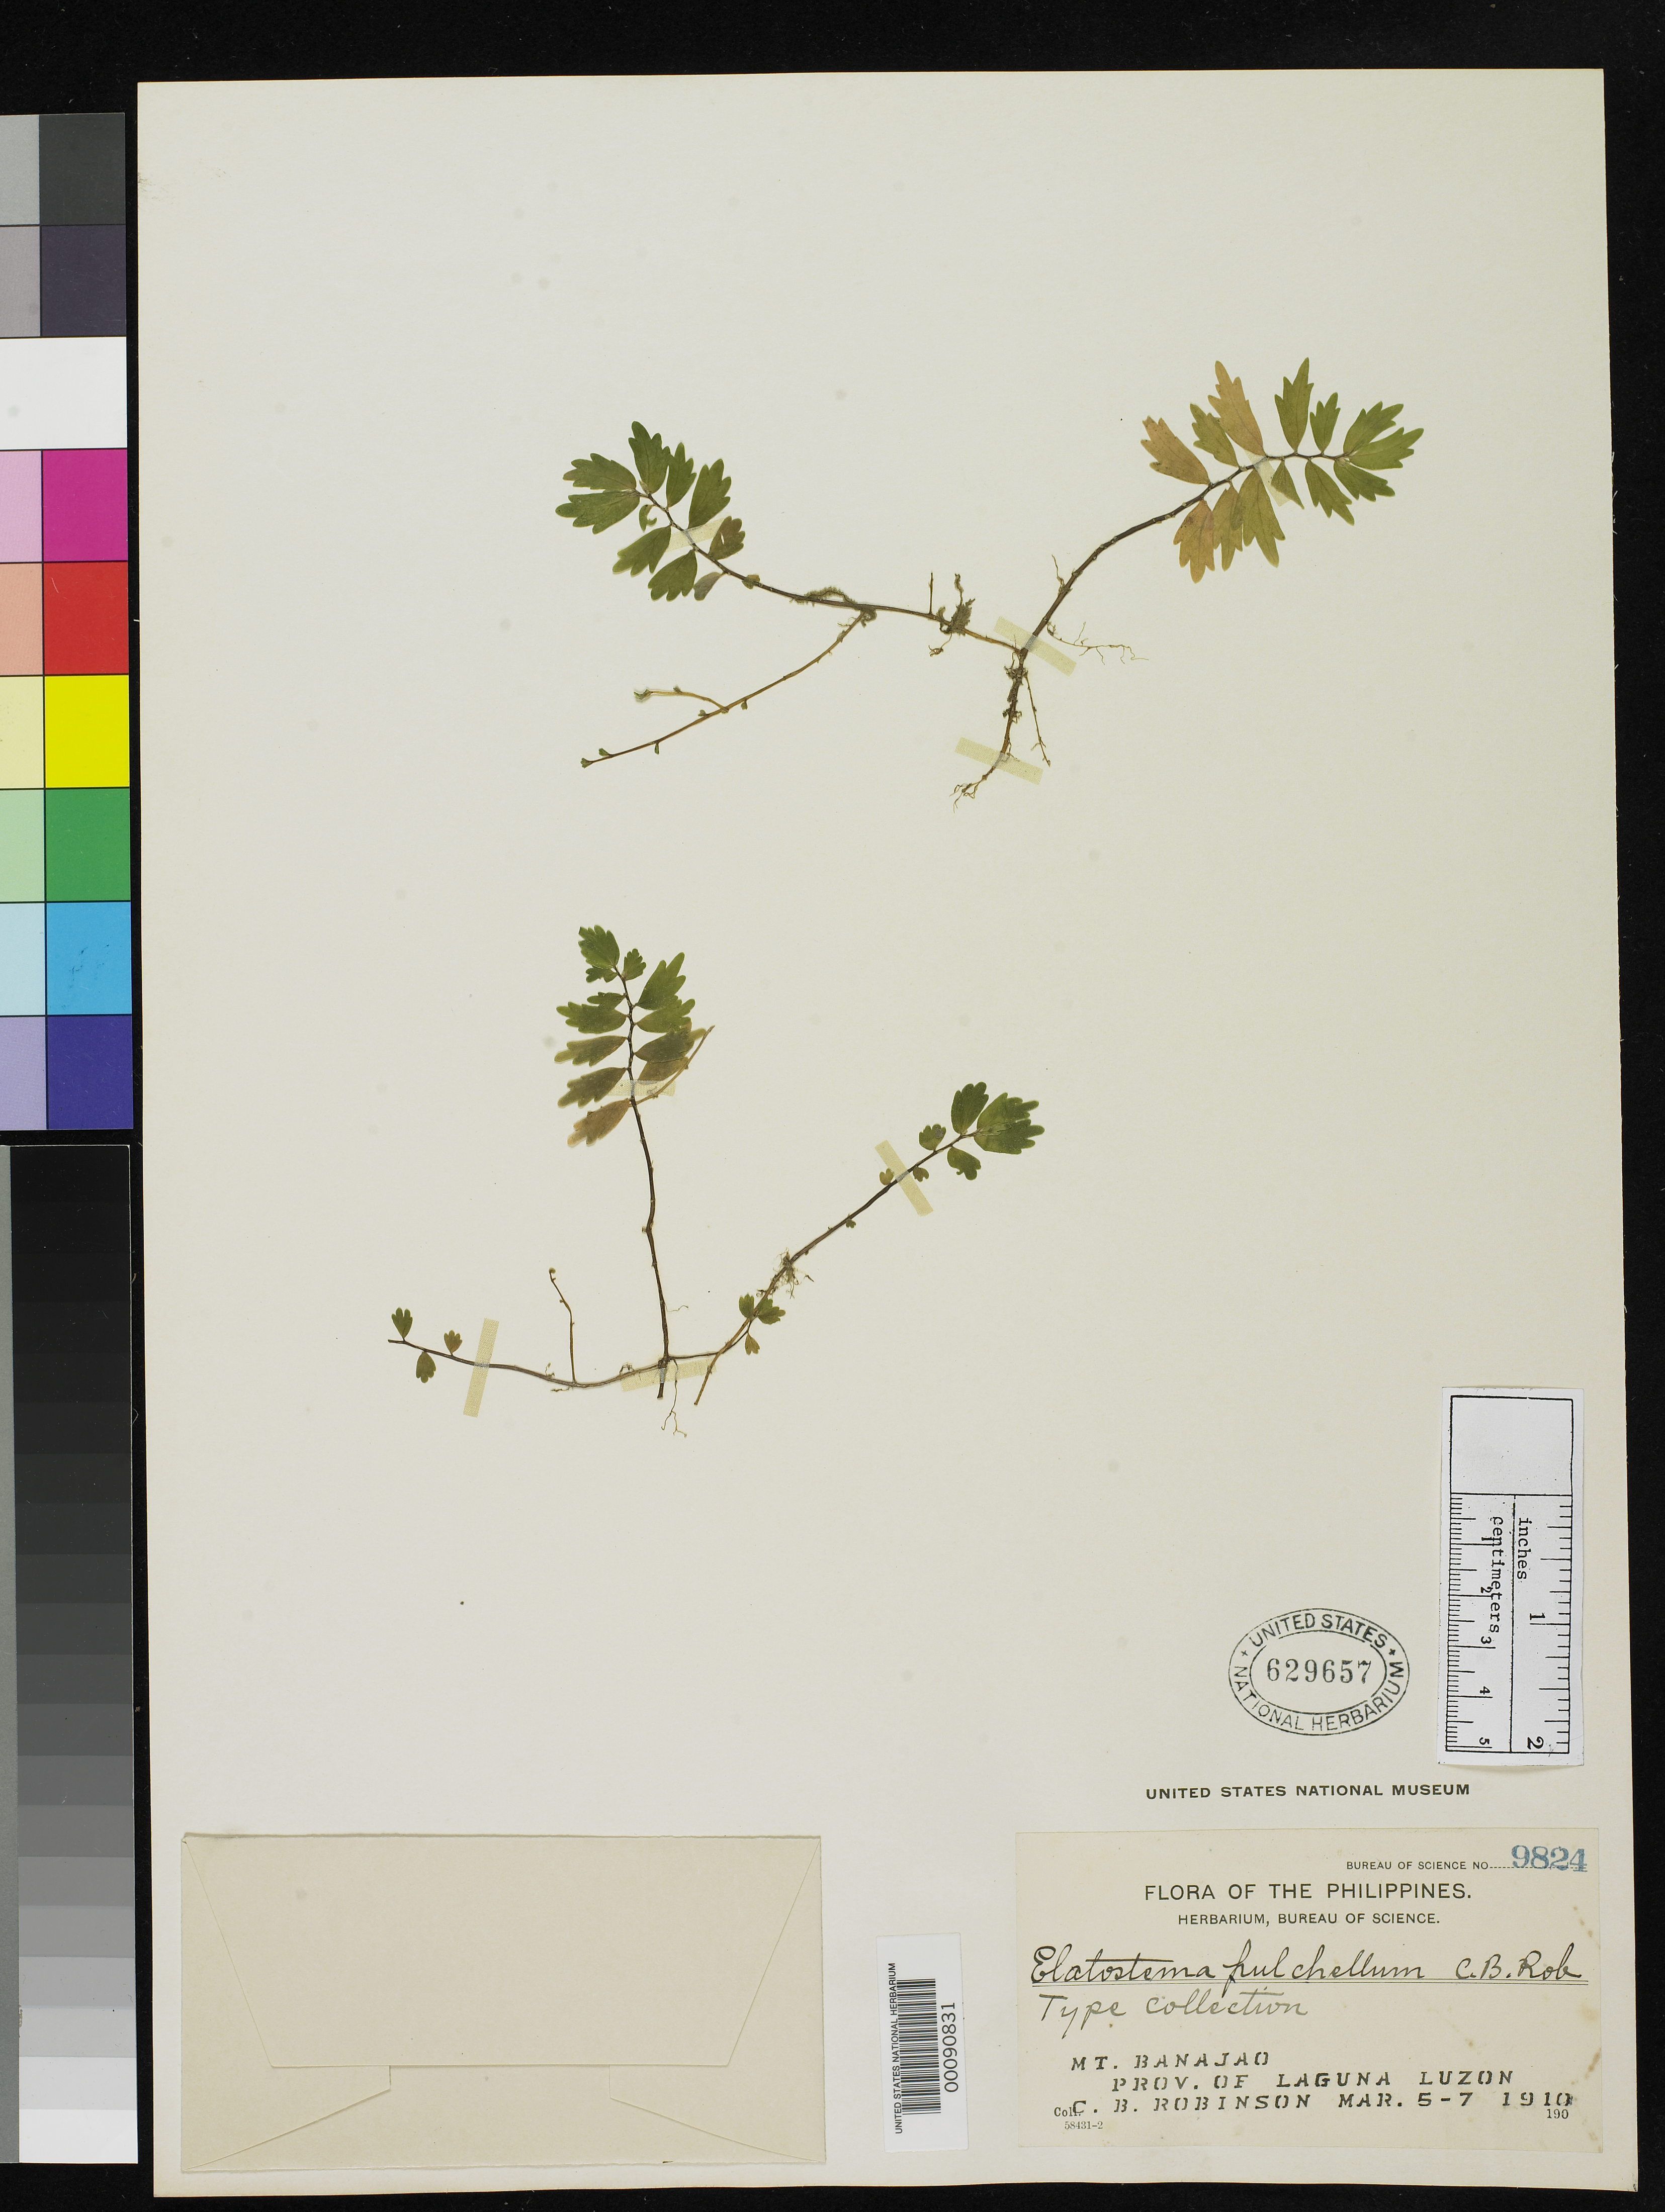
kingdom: Plantae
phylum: Tracheophyta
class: Magnoliopsida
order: Rosales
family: Urticaceae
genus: Elatostema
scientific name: Elatostema pulchellum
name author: C.B. Rob.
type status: Isotype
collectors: C. Robinson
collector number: Bur. Sci. 9824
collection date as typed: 05 Mar 1910 to 07 Mar 1910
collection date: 1910-03-05/1910-03-07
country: Philippines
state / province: Calabarzon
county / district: Laguna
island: Luzon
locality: Mt. Banajao.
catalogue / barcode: US 629657